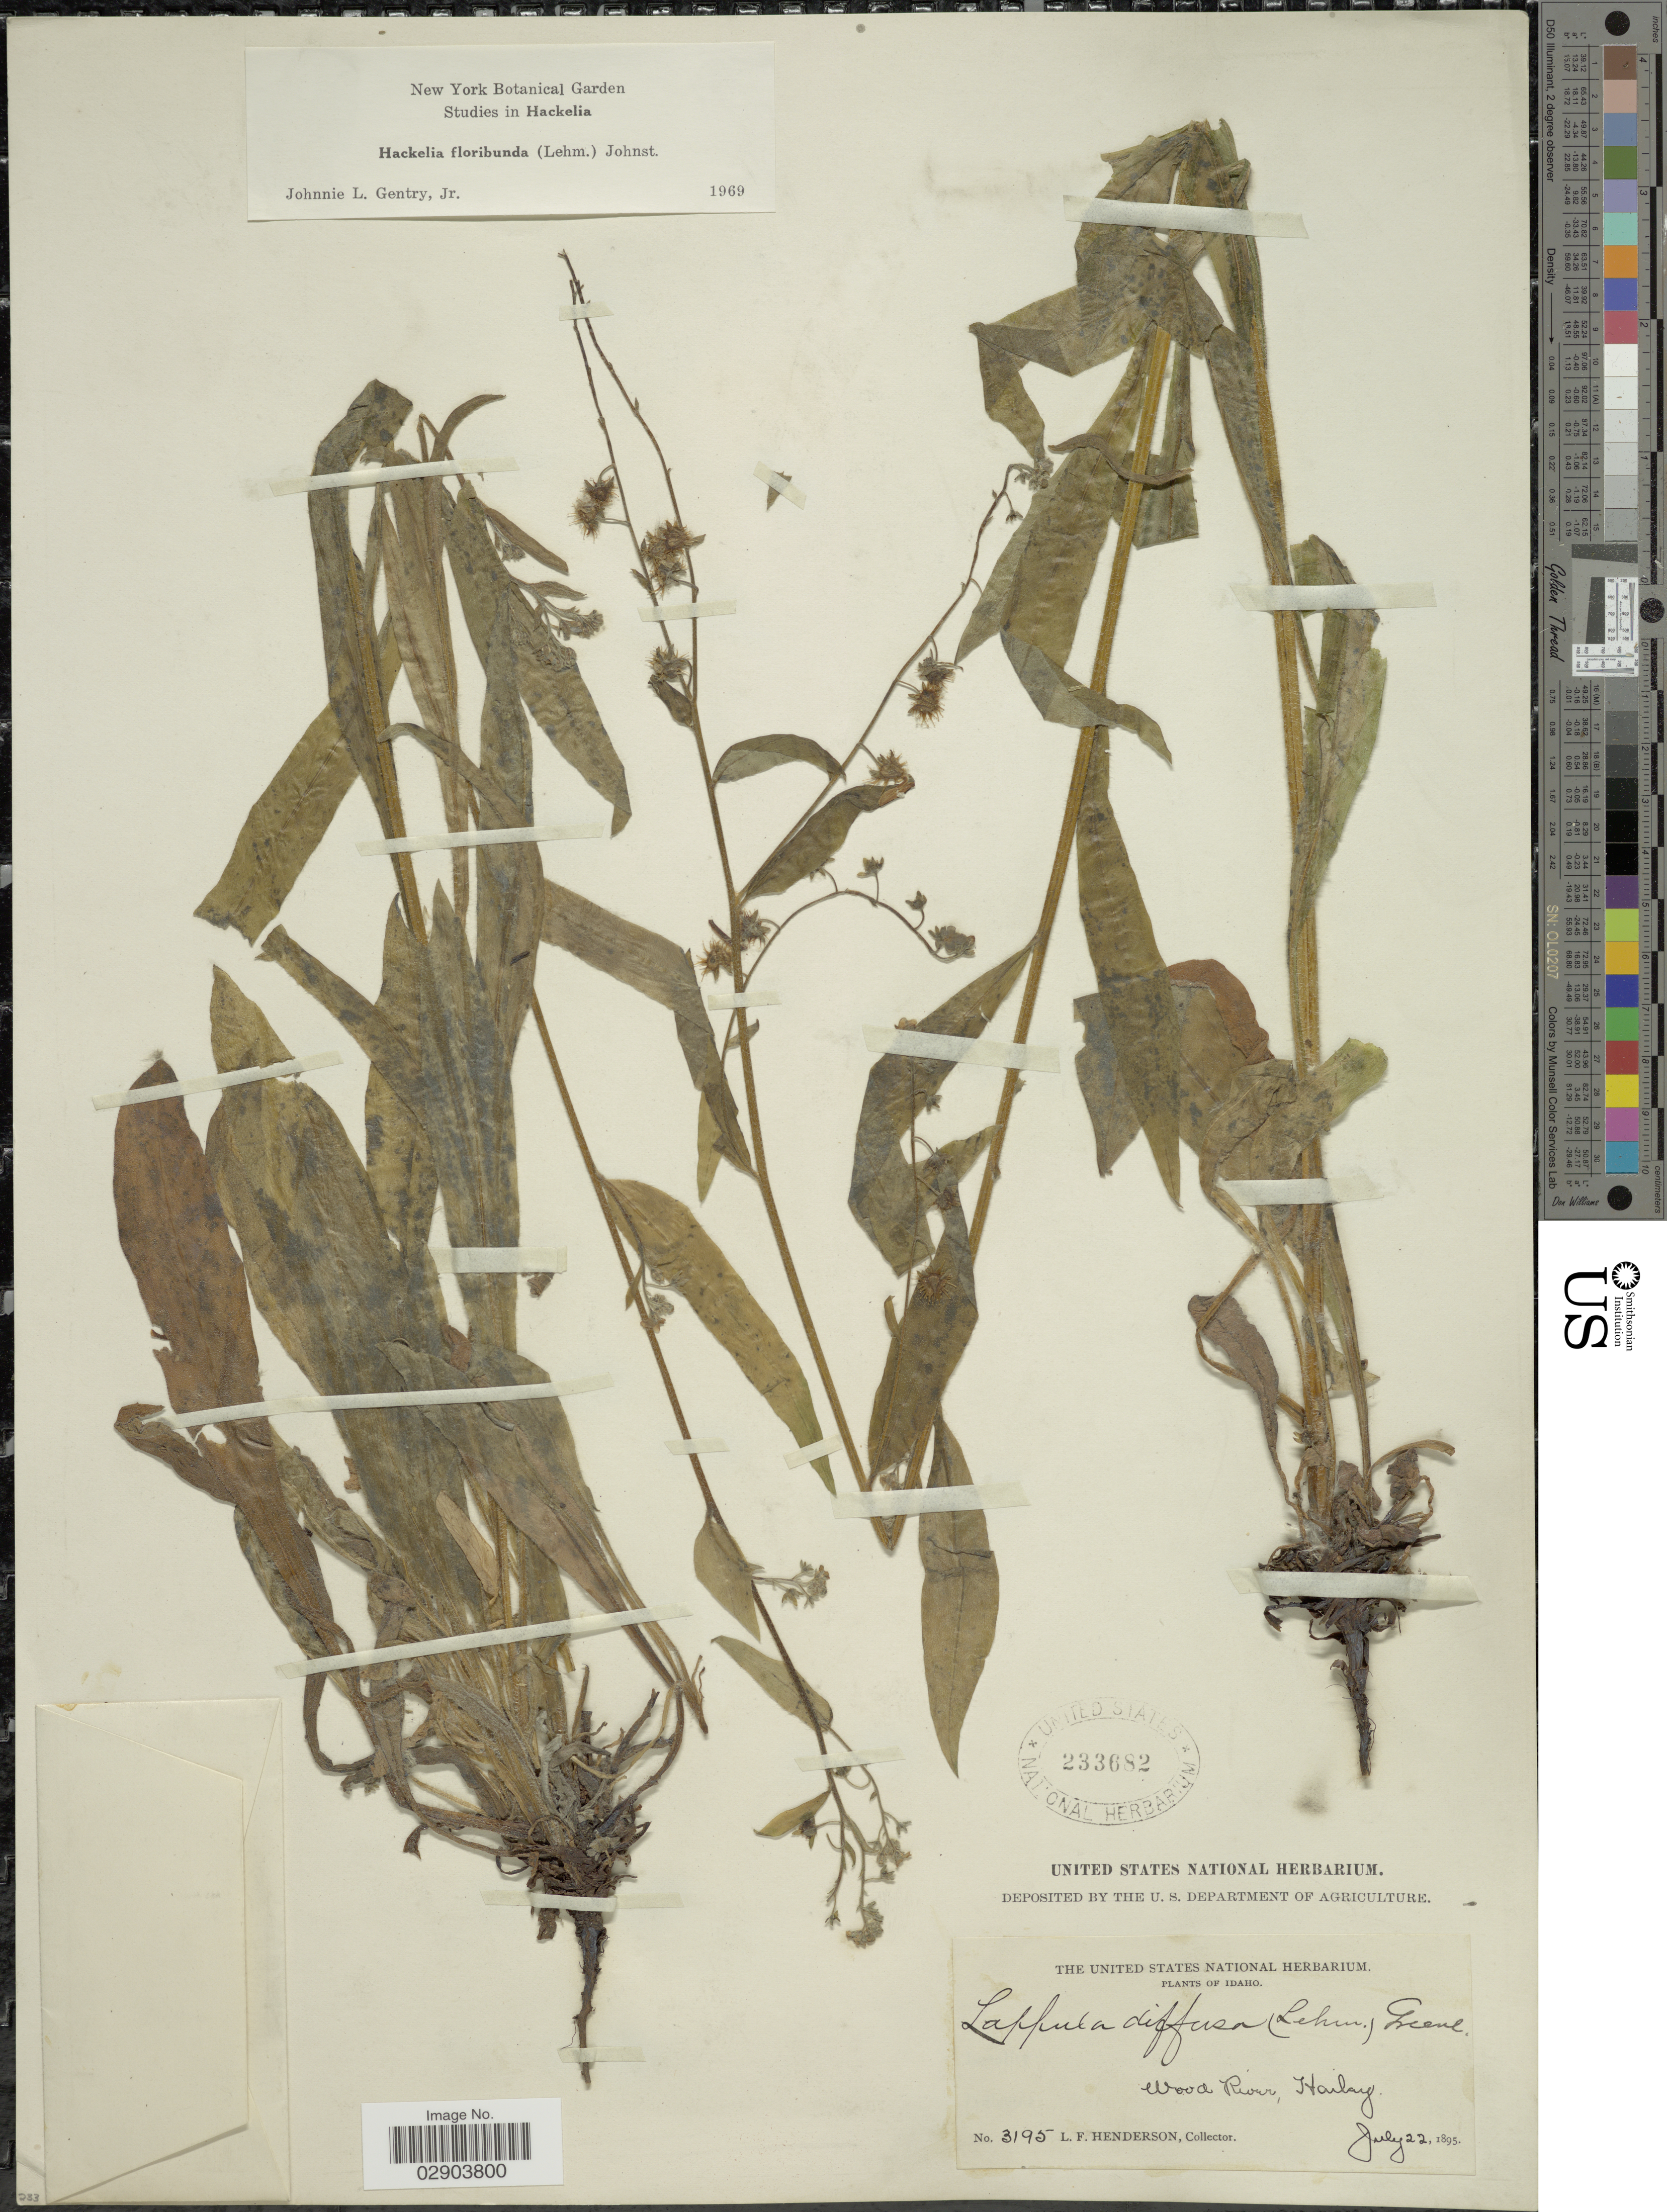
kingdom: Plantae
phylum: Tracheophyta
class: Magnoliopsida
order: Boraginales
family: Boraginaceae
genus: Hackelia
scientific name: Hackelia floribunda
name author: (Lehm.) I.M. Johnst.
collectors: L. Henderson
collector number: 3195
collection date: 1895-07-22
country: United States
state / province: Idaho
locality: Wood River, Hailay.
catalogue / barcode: US 233682